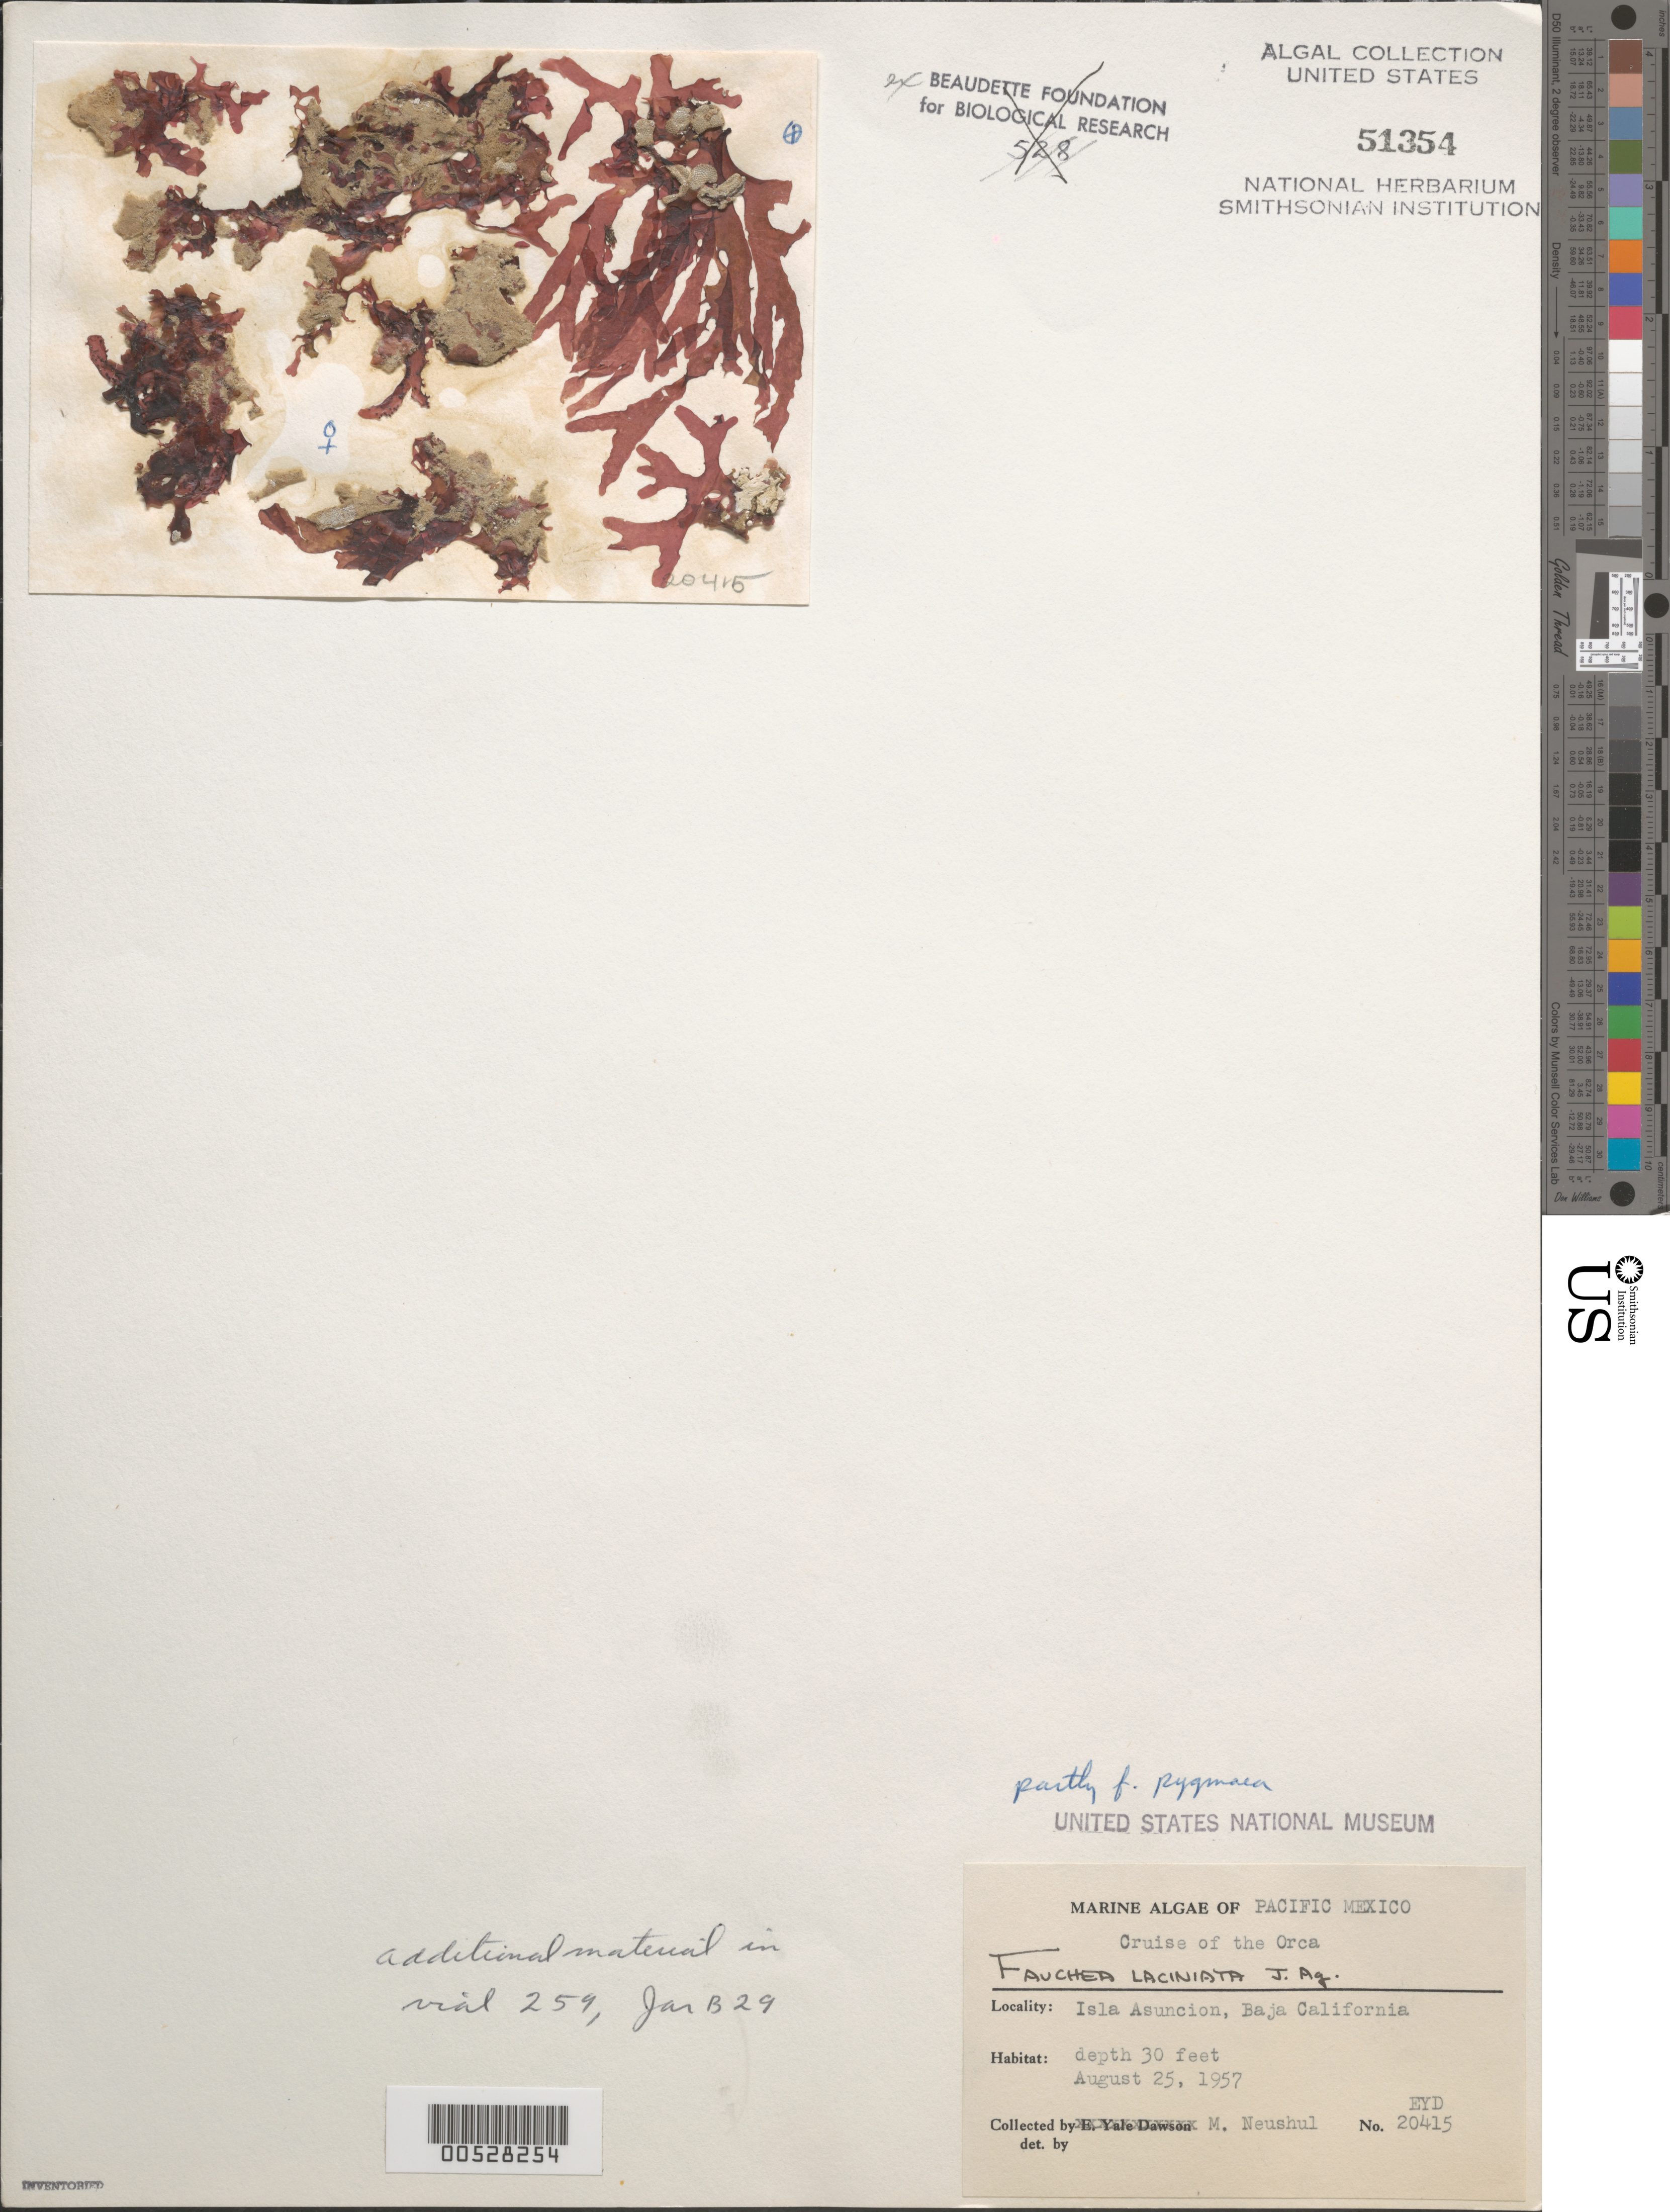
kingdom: Plantae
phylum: Rhodophyta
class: Florideophyceae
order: Rhodymeniales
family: Faucheaceae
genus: Gloiocladia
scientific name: Gloiocladia laciniata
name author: (J. Agardh) Rodríguez-Prieto & N. Sánchez in Rodríguez-Prieto et al.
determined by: Algae name updating Project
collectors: M. Neushul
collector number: EYD 20415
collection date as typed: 25 Aug 1957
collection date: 1957-08-25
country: Mexico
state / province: Baja California Sur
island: Isla Asuncion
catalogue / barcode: US 51354